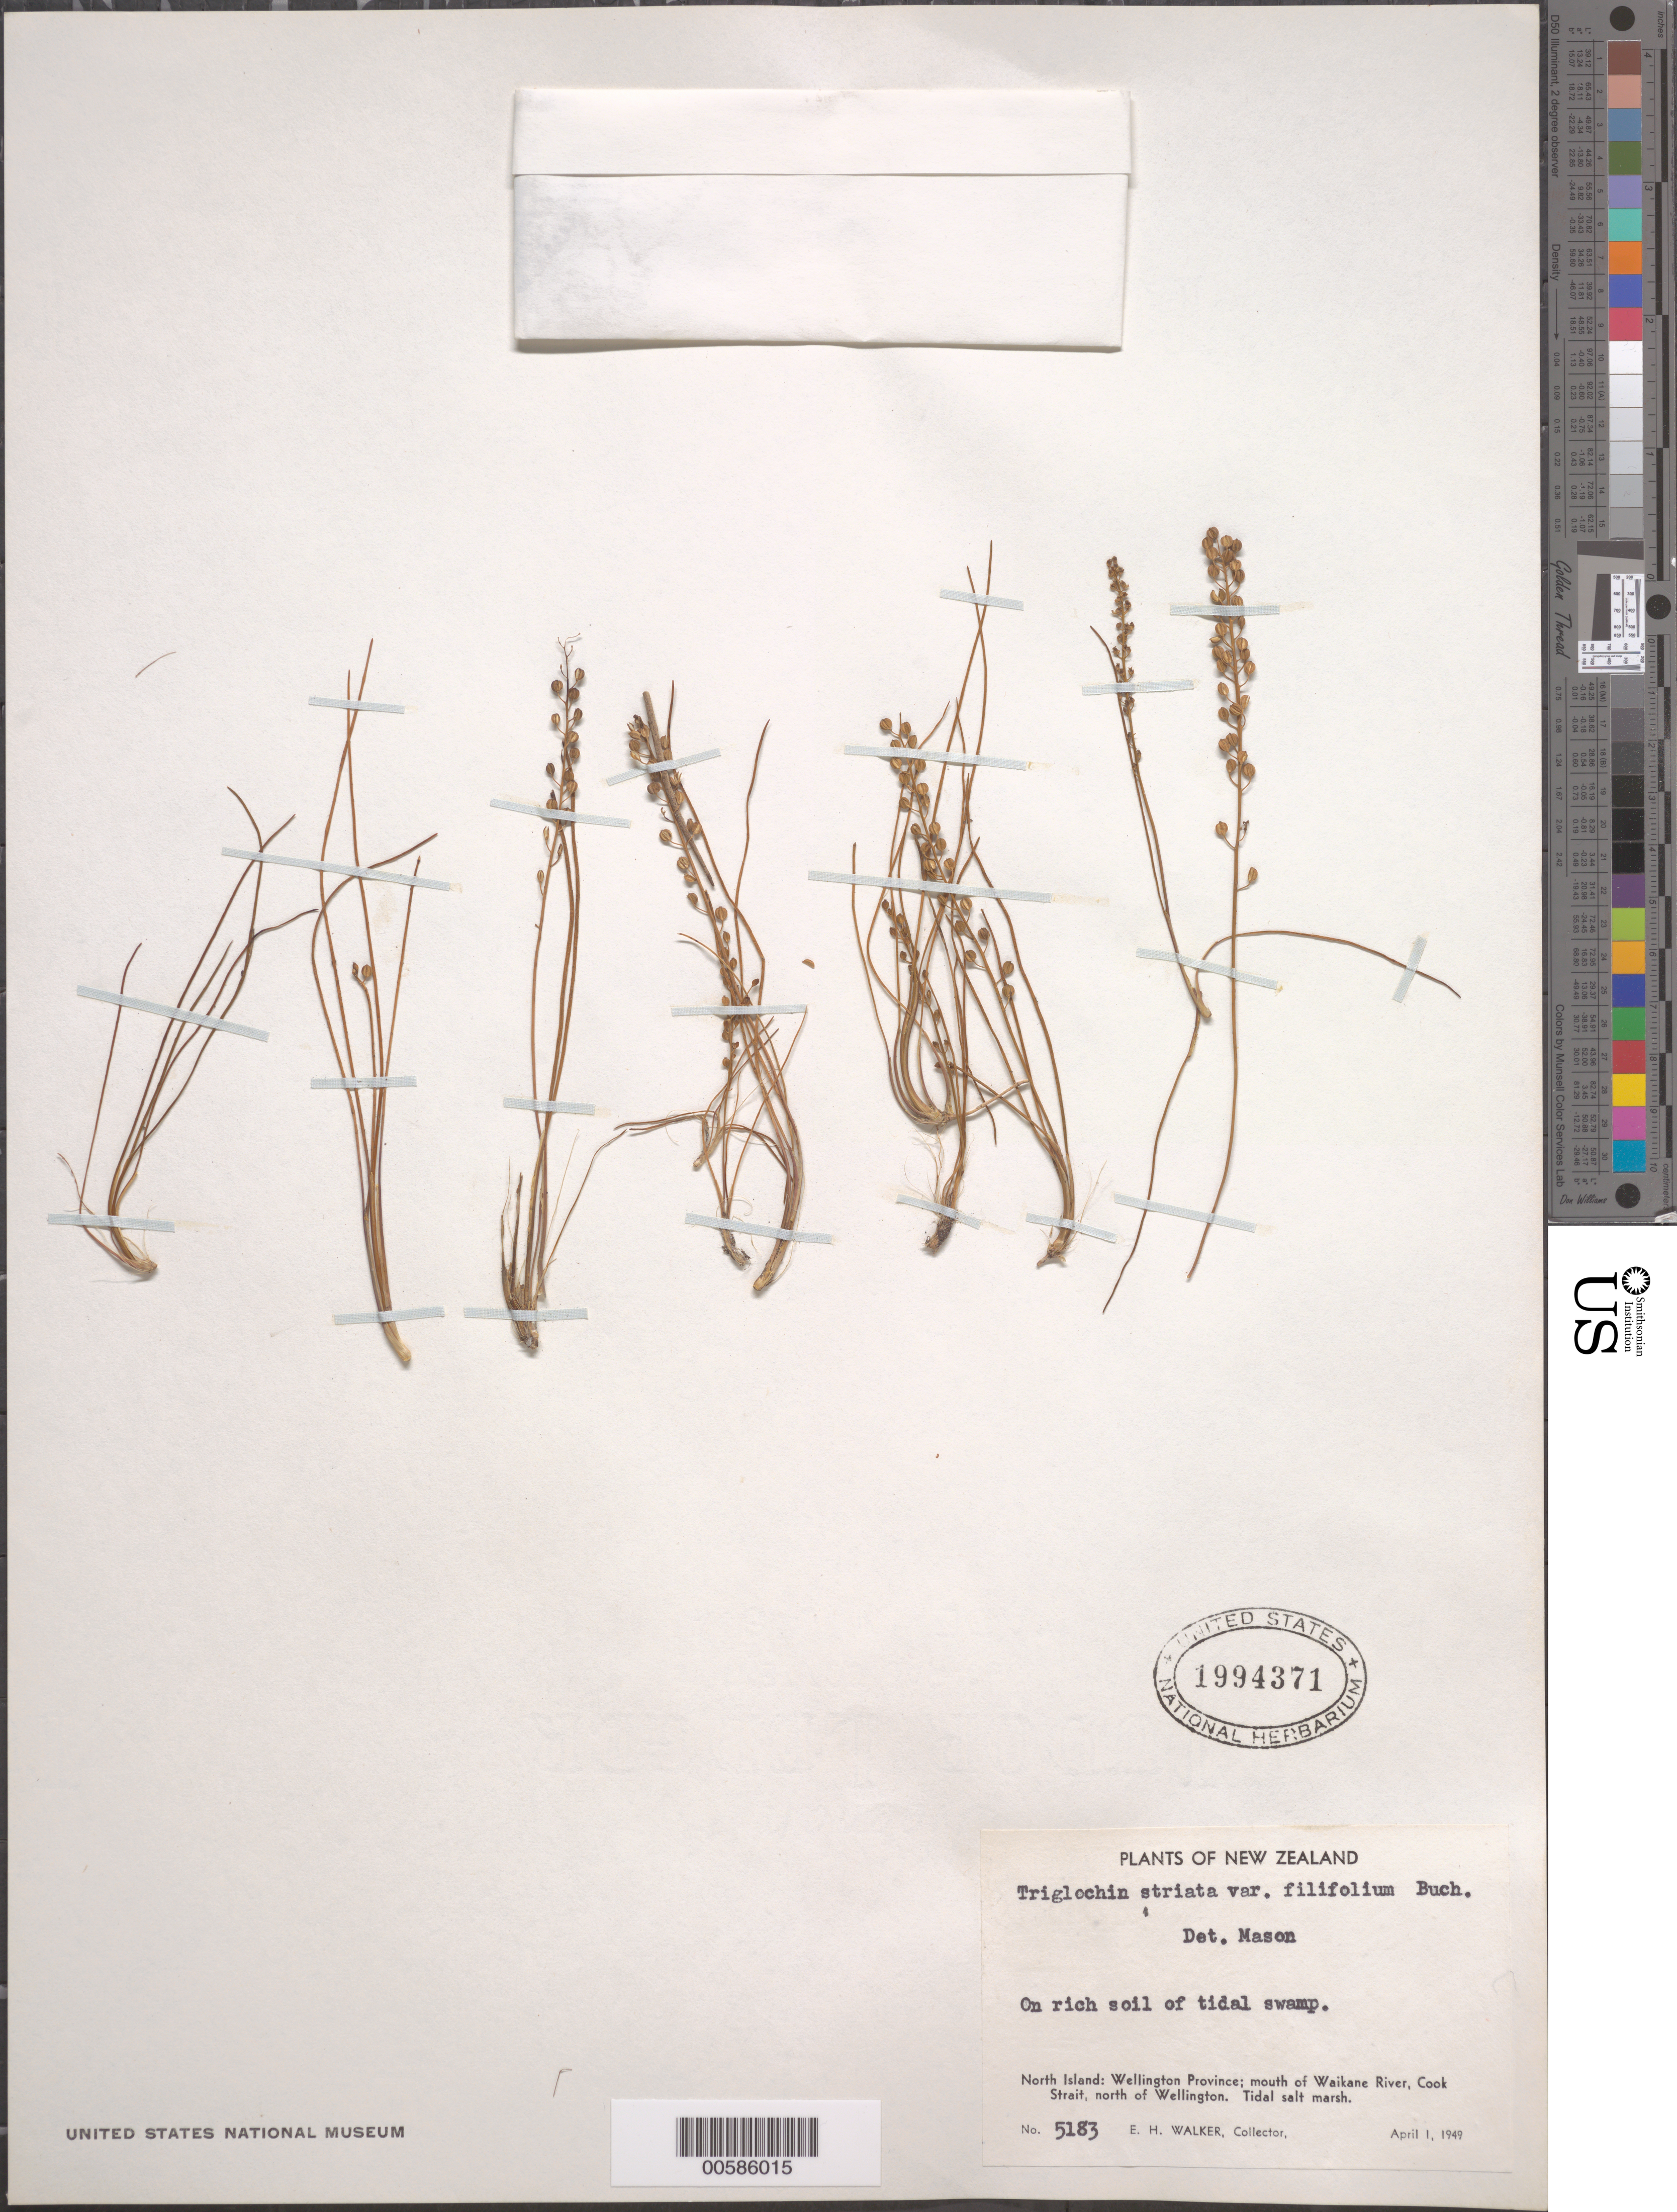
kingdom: Plantae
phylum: Tracheophyta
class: Liliopsida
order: Alismatales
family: Juncaginaceae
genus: Triglochin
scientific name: Triglochin striata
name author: Ruiz & Pav.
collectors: E. H. Walker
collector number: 5183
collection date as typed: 01 Apr 1949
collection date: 1949-04-01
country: New Zealand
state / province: Wellington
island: North Island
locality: Waikane River, Cook Strait, N of Wellington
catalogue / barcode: US 1994371